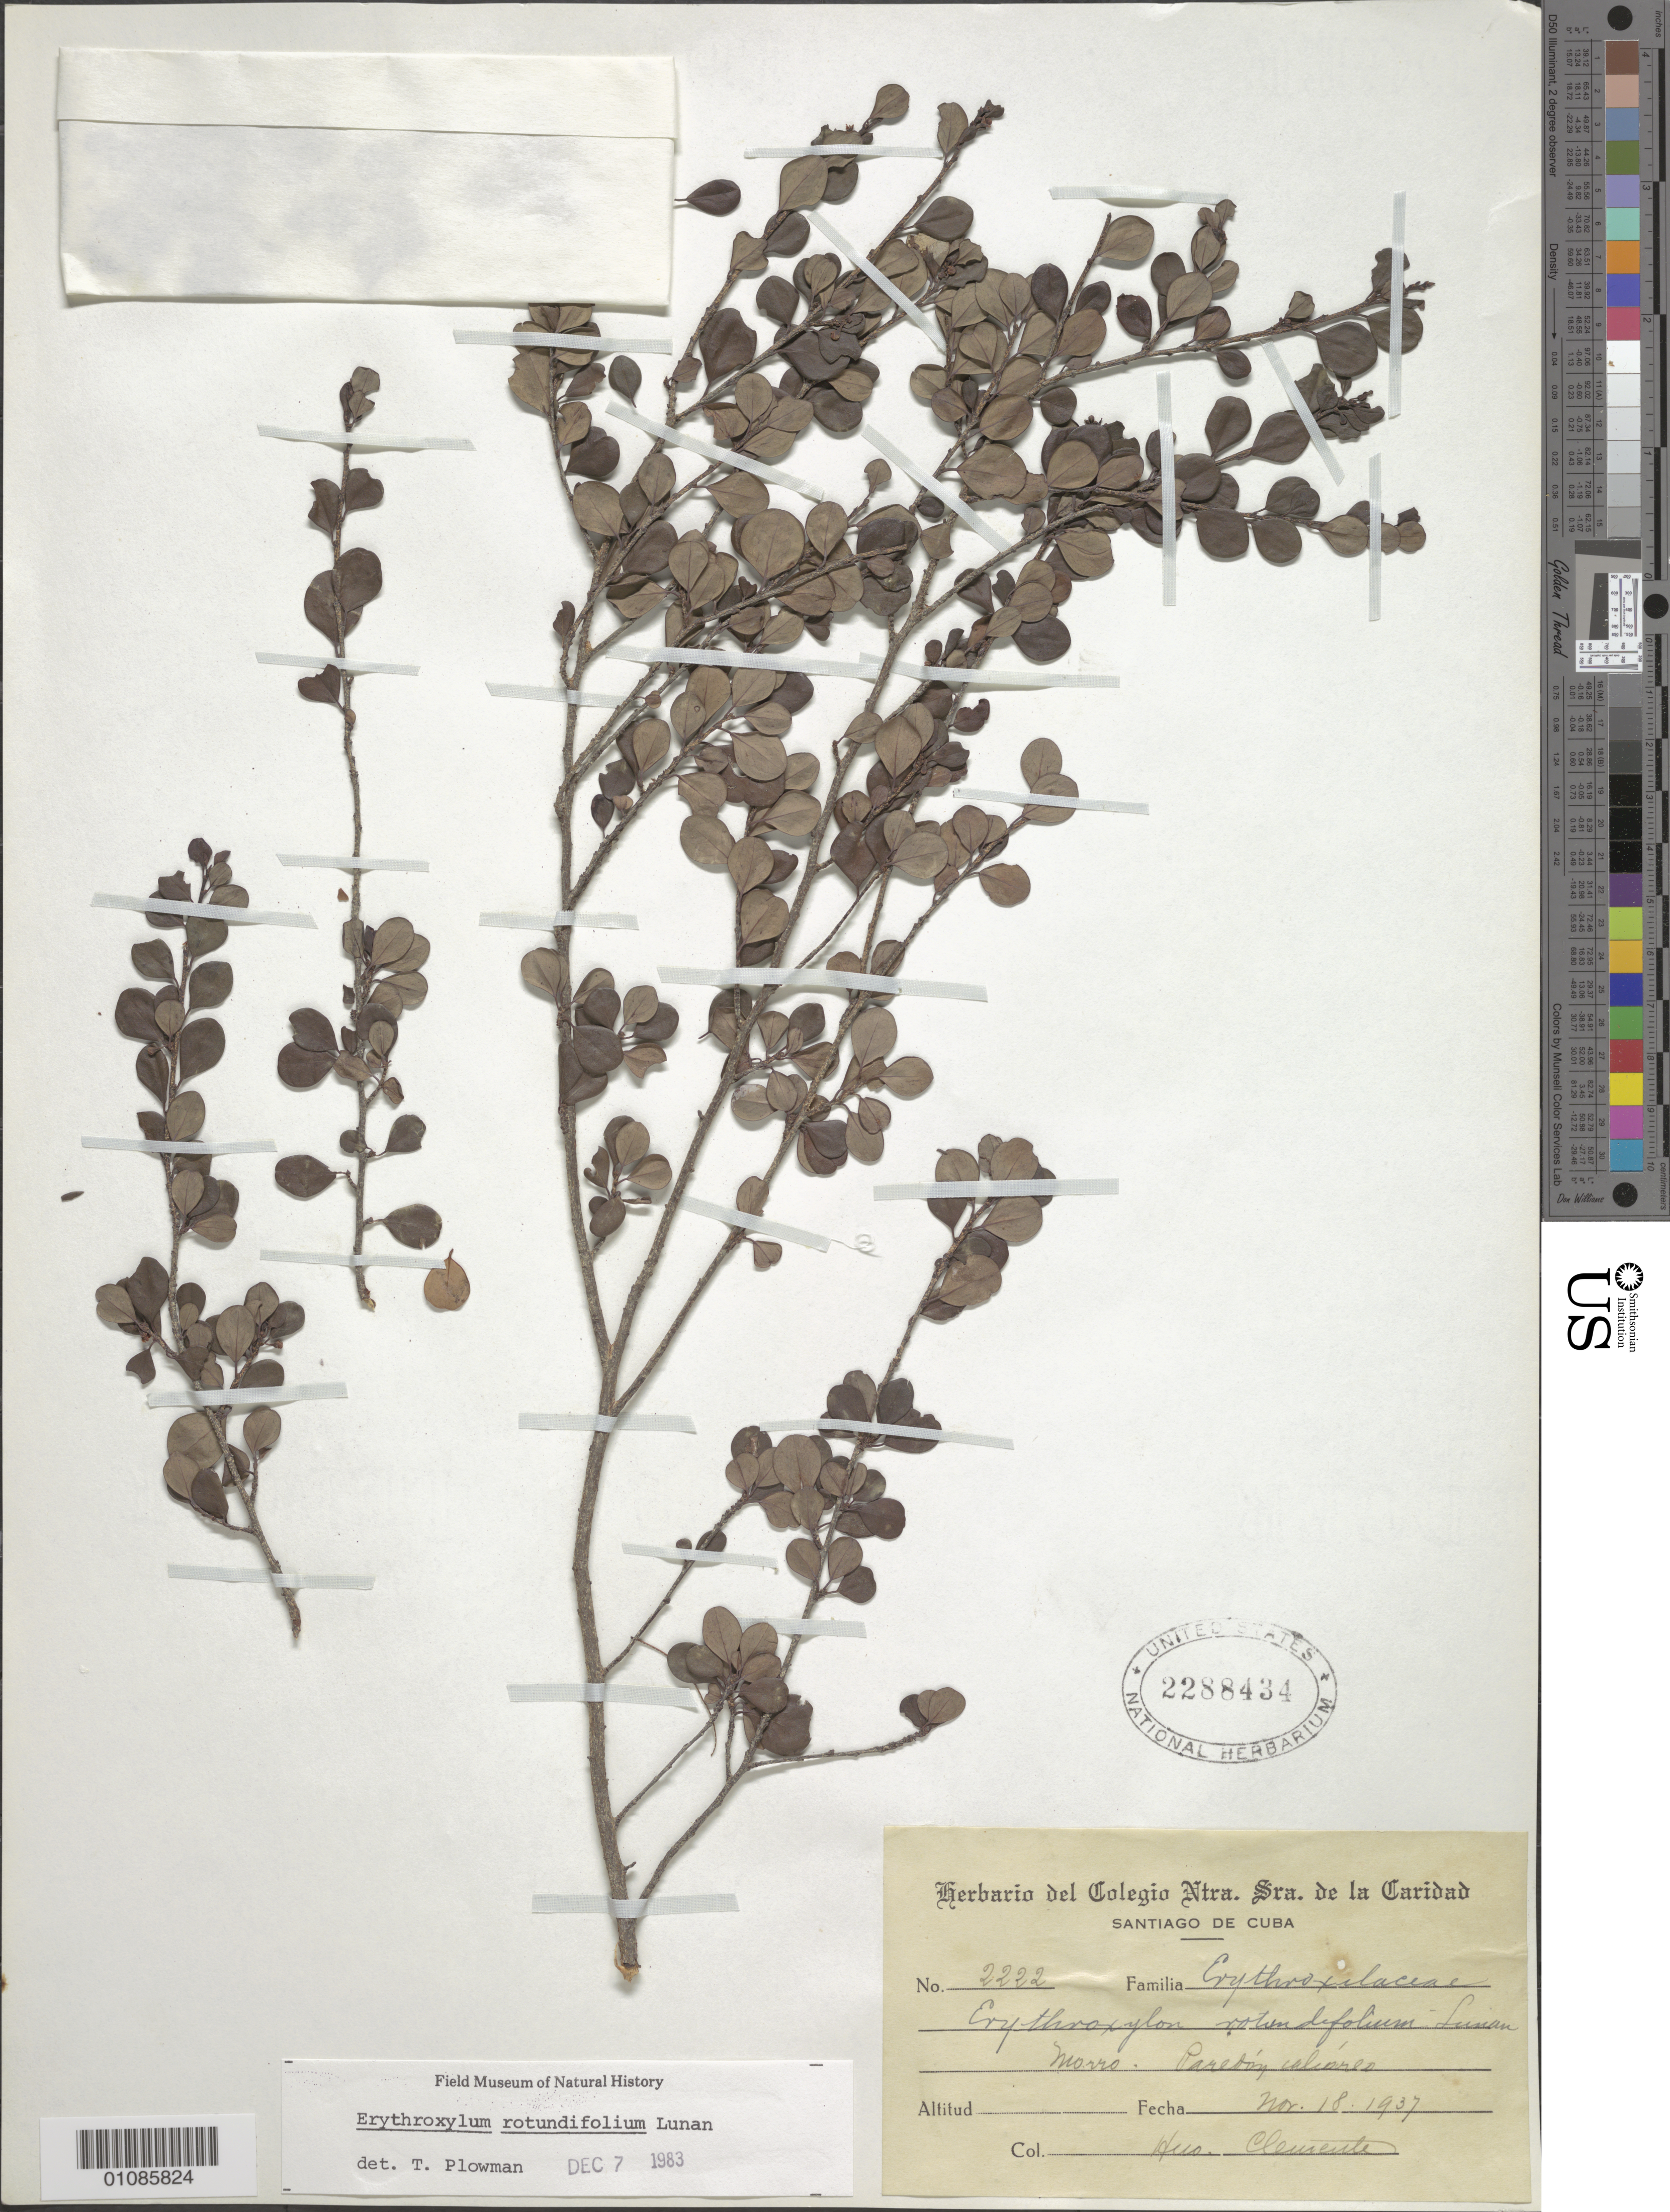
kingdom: Plantae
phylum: Tracheophyta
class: Magnoliopsida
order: Malpighiales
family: Erythroxylaceae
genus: Erythroxylum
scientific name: Erythroxylum rotundifolium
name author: Lunan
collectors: Bro. Clemente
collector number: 2222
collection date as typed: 18 Mar 1937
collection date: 1937-03-18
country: Cuba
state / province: Santiago de Cuba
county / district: Santiago De Cuba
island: Cuba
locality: Santiago de Cuba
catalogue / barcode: US 2288434